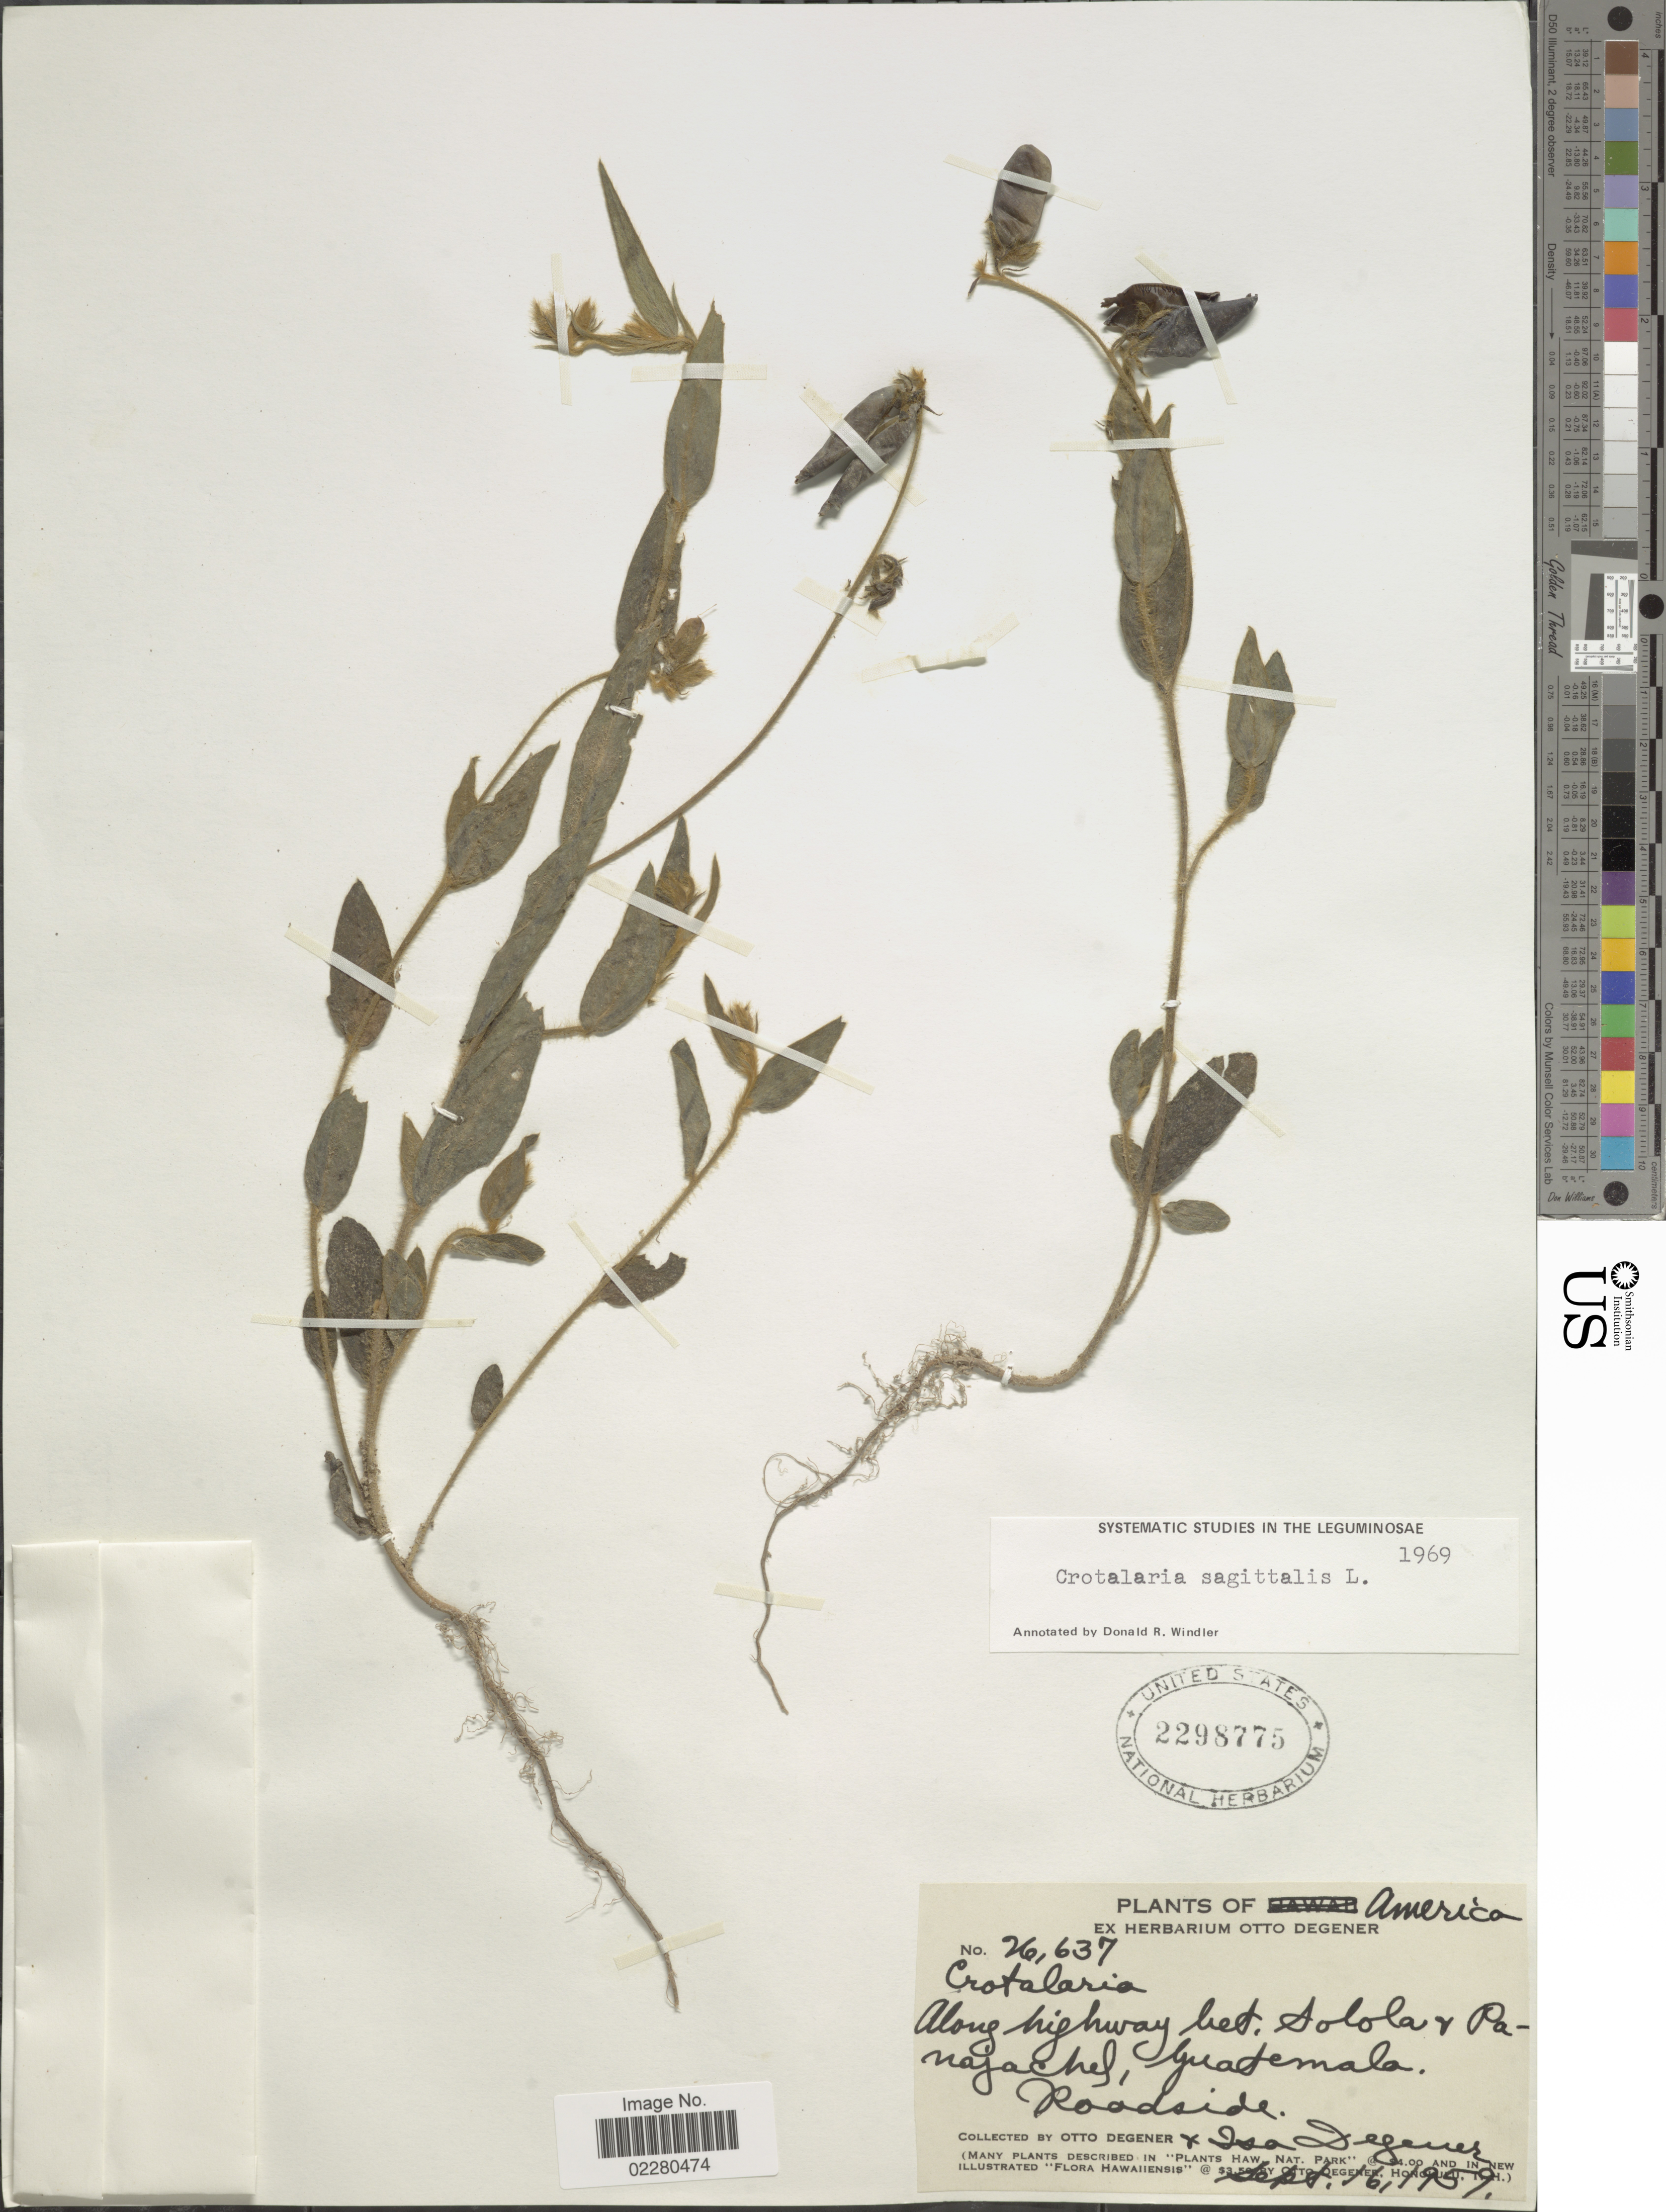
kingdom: Plantae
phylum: Tracheophyta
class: Magnoliopsida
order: Fabales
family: Fabaceae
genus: Crotalaria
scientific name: Crotalaria sagittalis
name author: L.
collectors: O. Degener & I. Degener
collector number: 26637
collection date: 1959-09-16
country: Guatemala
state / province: Sololá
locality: Along highway bet. Solola & Panajachel, Guatemala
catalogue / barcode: US 2298775